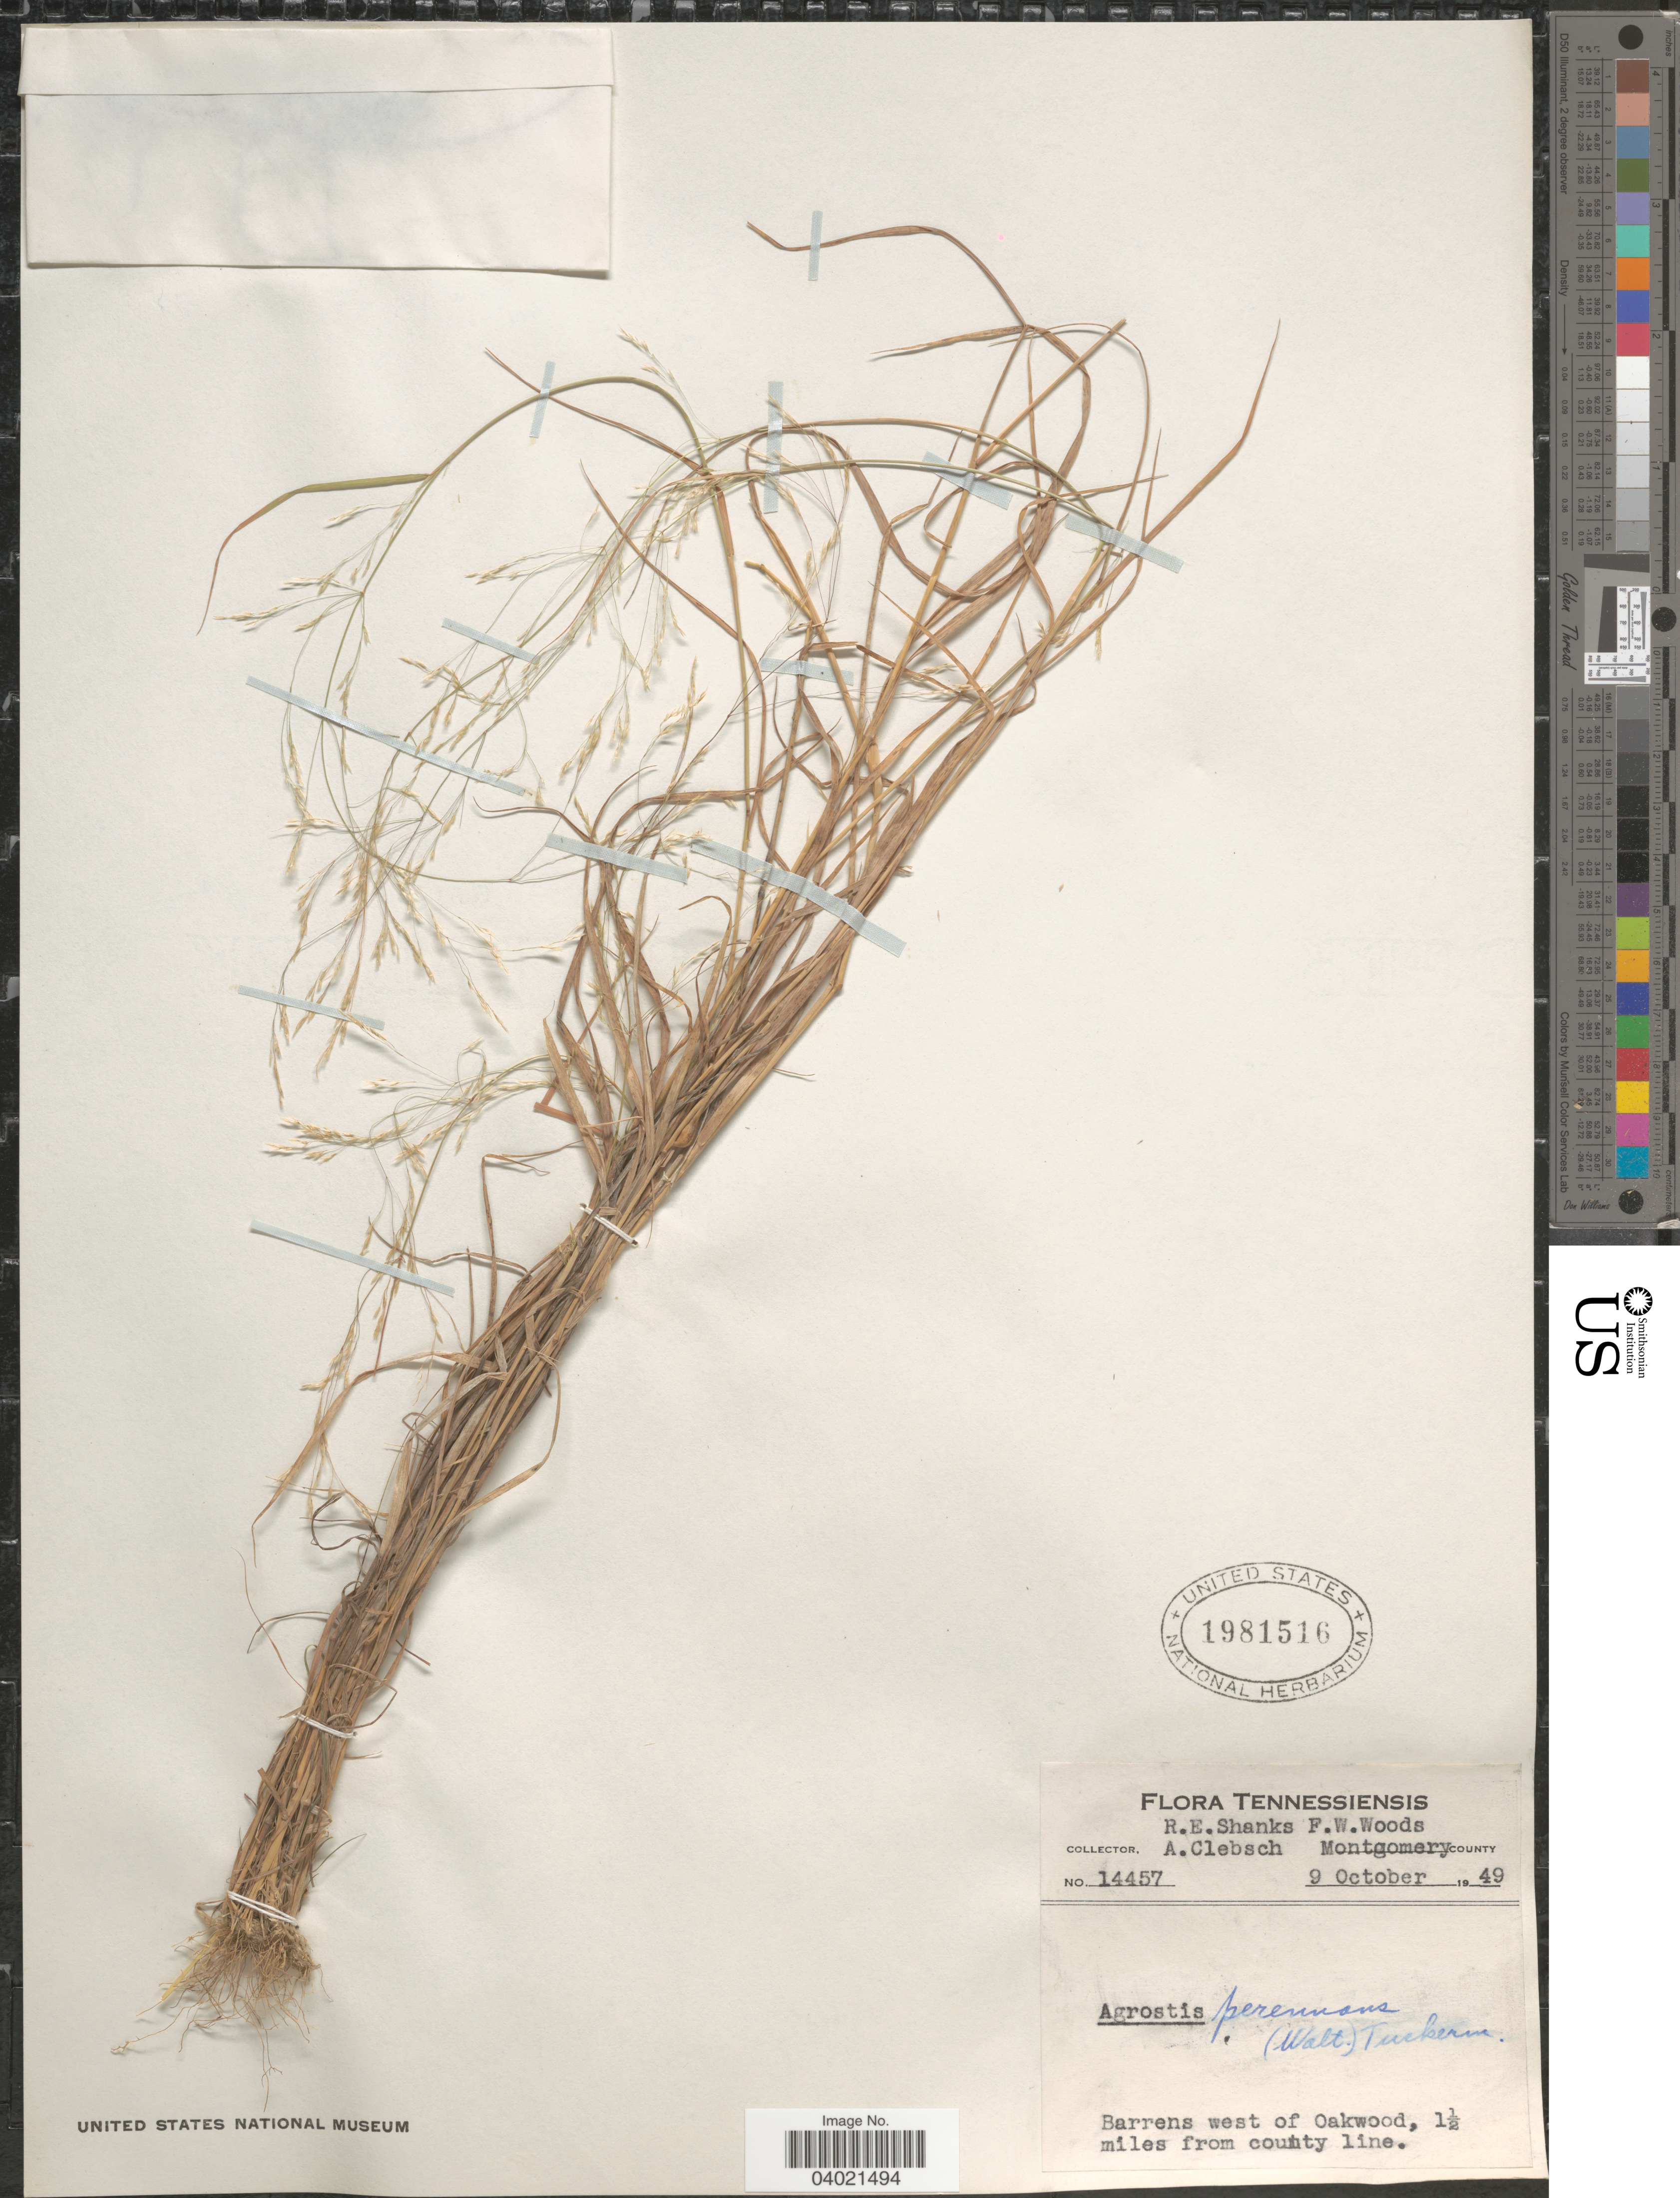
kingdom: Plantae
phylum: Tracheophyta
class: Liliopsida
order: Poales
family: Poaceae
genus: Agrostis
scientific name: Agrostis perennans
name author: (Walter) Tuck.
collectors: A. Clebsch, R. Shanks & F. W. Woods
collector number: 14457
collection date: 1949-10-09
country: United States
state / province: Tennessee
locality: Montgomery county. Barrens west of Oakwood, 1½ miles from county line.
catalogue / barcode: US 1981516